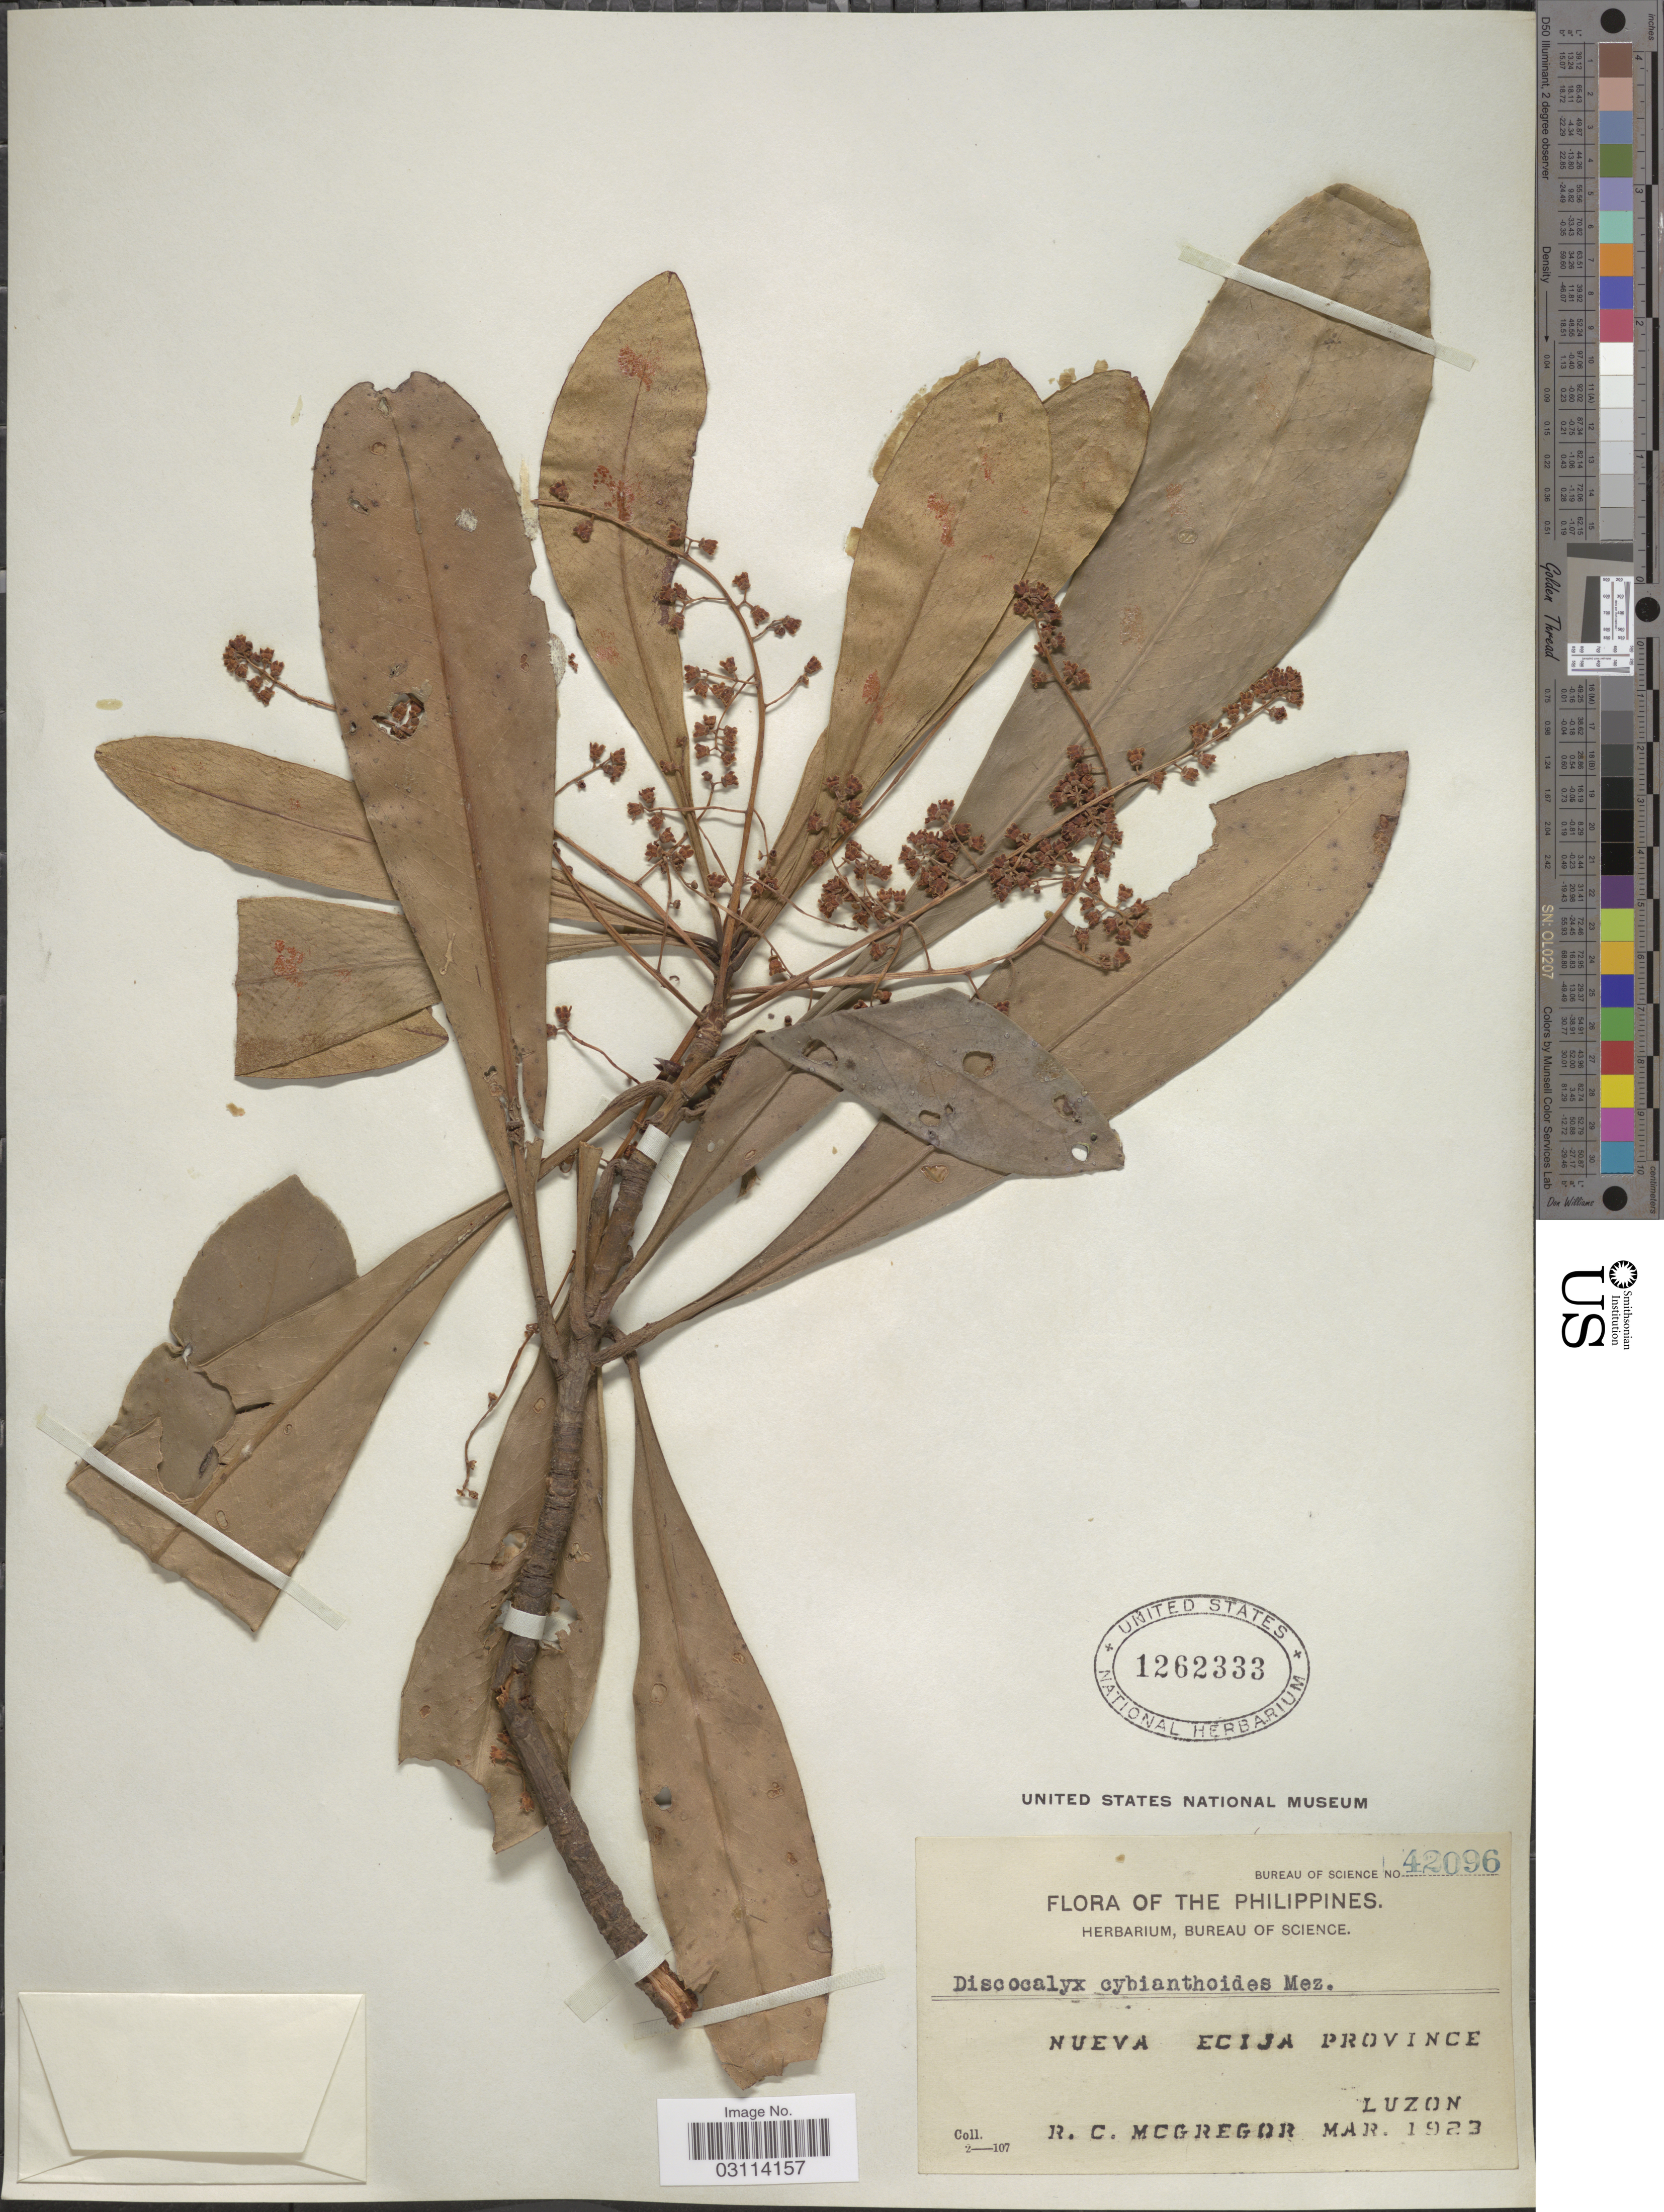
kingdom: Plantae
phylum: Tracheophyta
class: Magnoliopsida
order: Ericales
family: Primulaceae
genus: Discocalyx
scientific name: Discocalyx cybianthoides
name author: (A. DC.) Mez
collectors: R. C. McGregor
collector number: Bureau of Science 42096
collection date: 1923-03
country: Philippines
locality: Nueva Ecija Province, Luzon.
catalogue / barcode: US 1262333